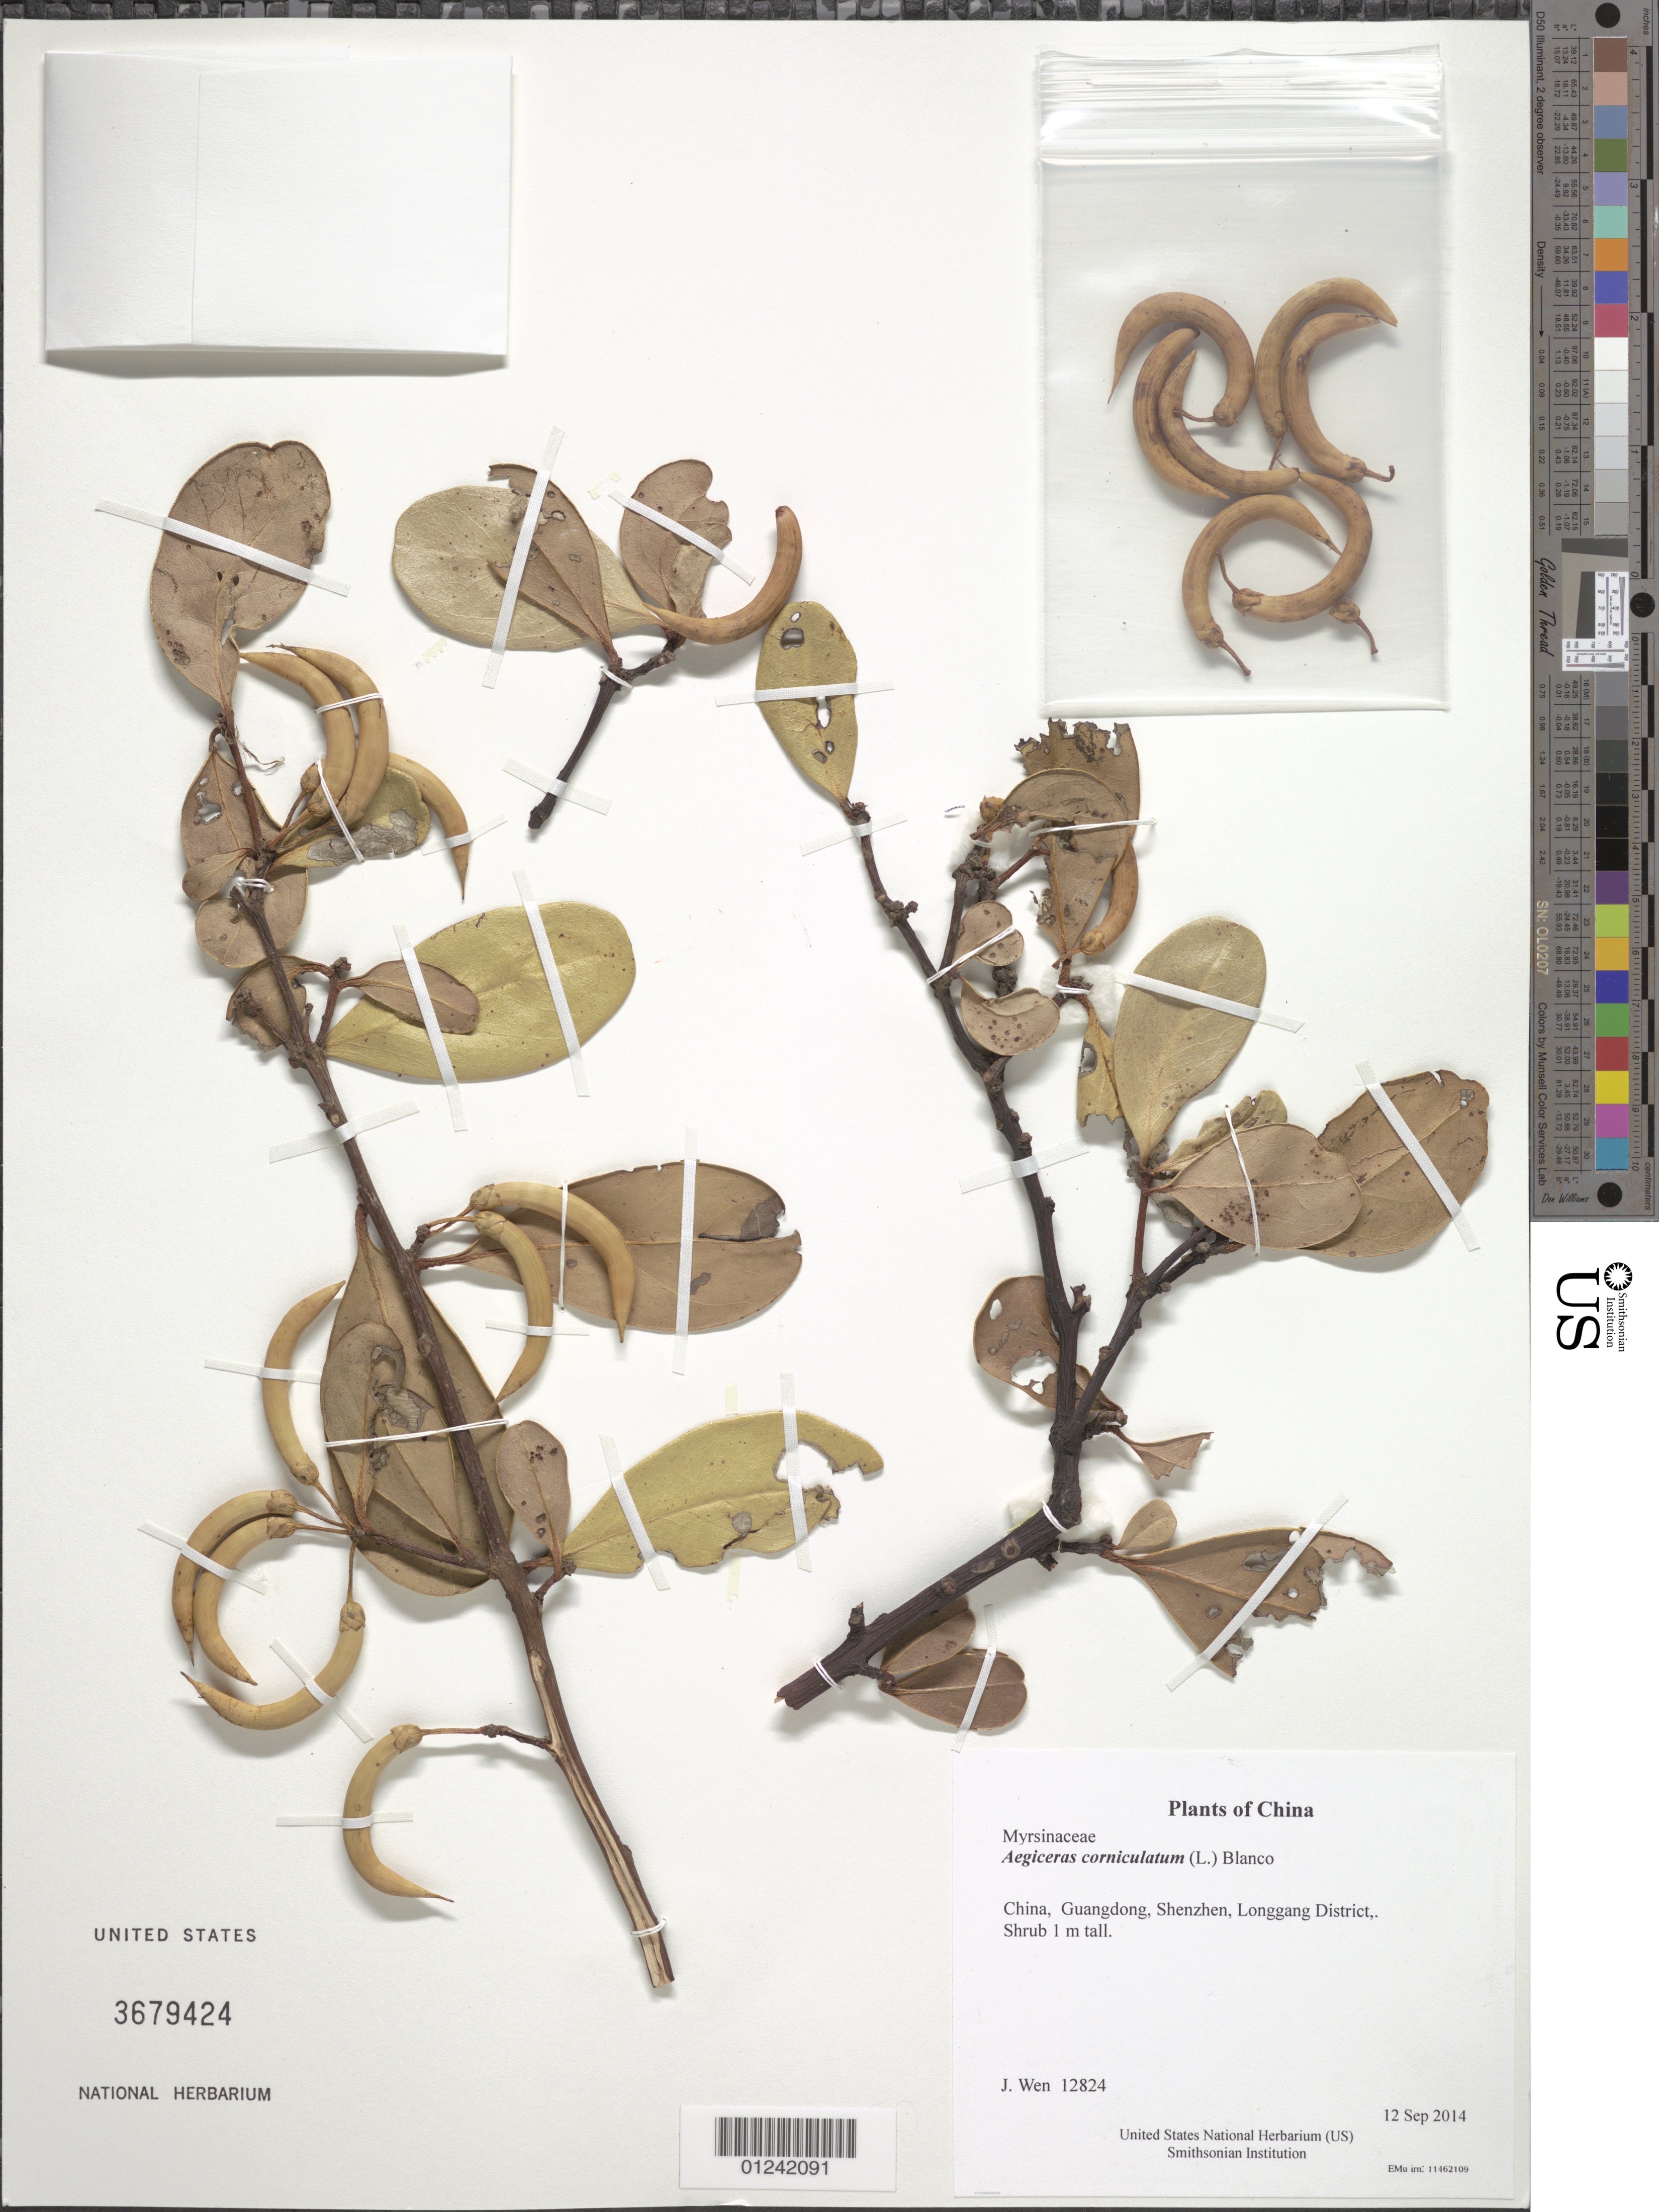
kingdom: Plantae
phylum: Tracheophyta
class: Magnoliopsida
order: Ericales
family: Primulaceae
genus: Aegiceras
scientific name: Aegiceras corniculatum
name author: (L.) Blanco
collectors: J. Wen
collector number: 12824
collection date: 2014-09-12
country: China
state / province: Guangdong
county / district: Shenzhen, Longgang District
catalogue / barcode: US 3679424